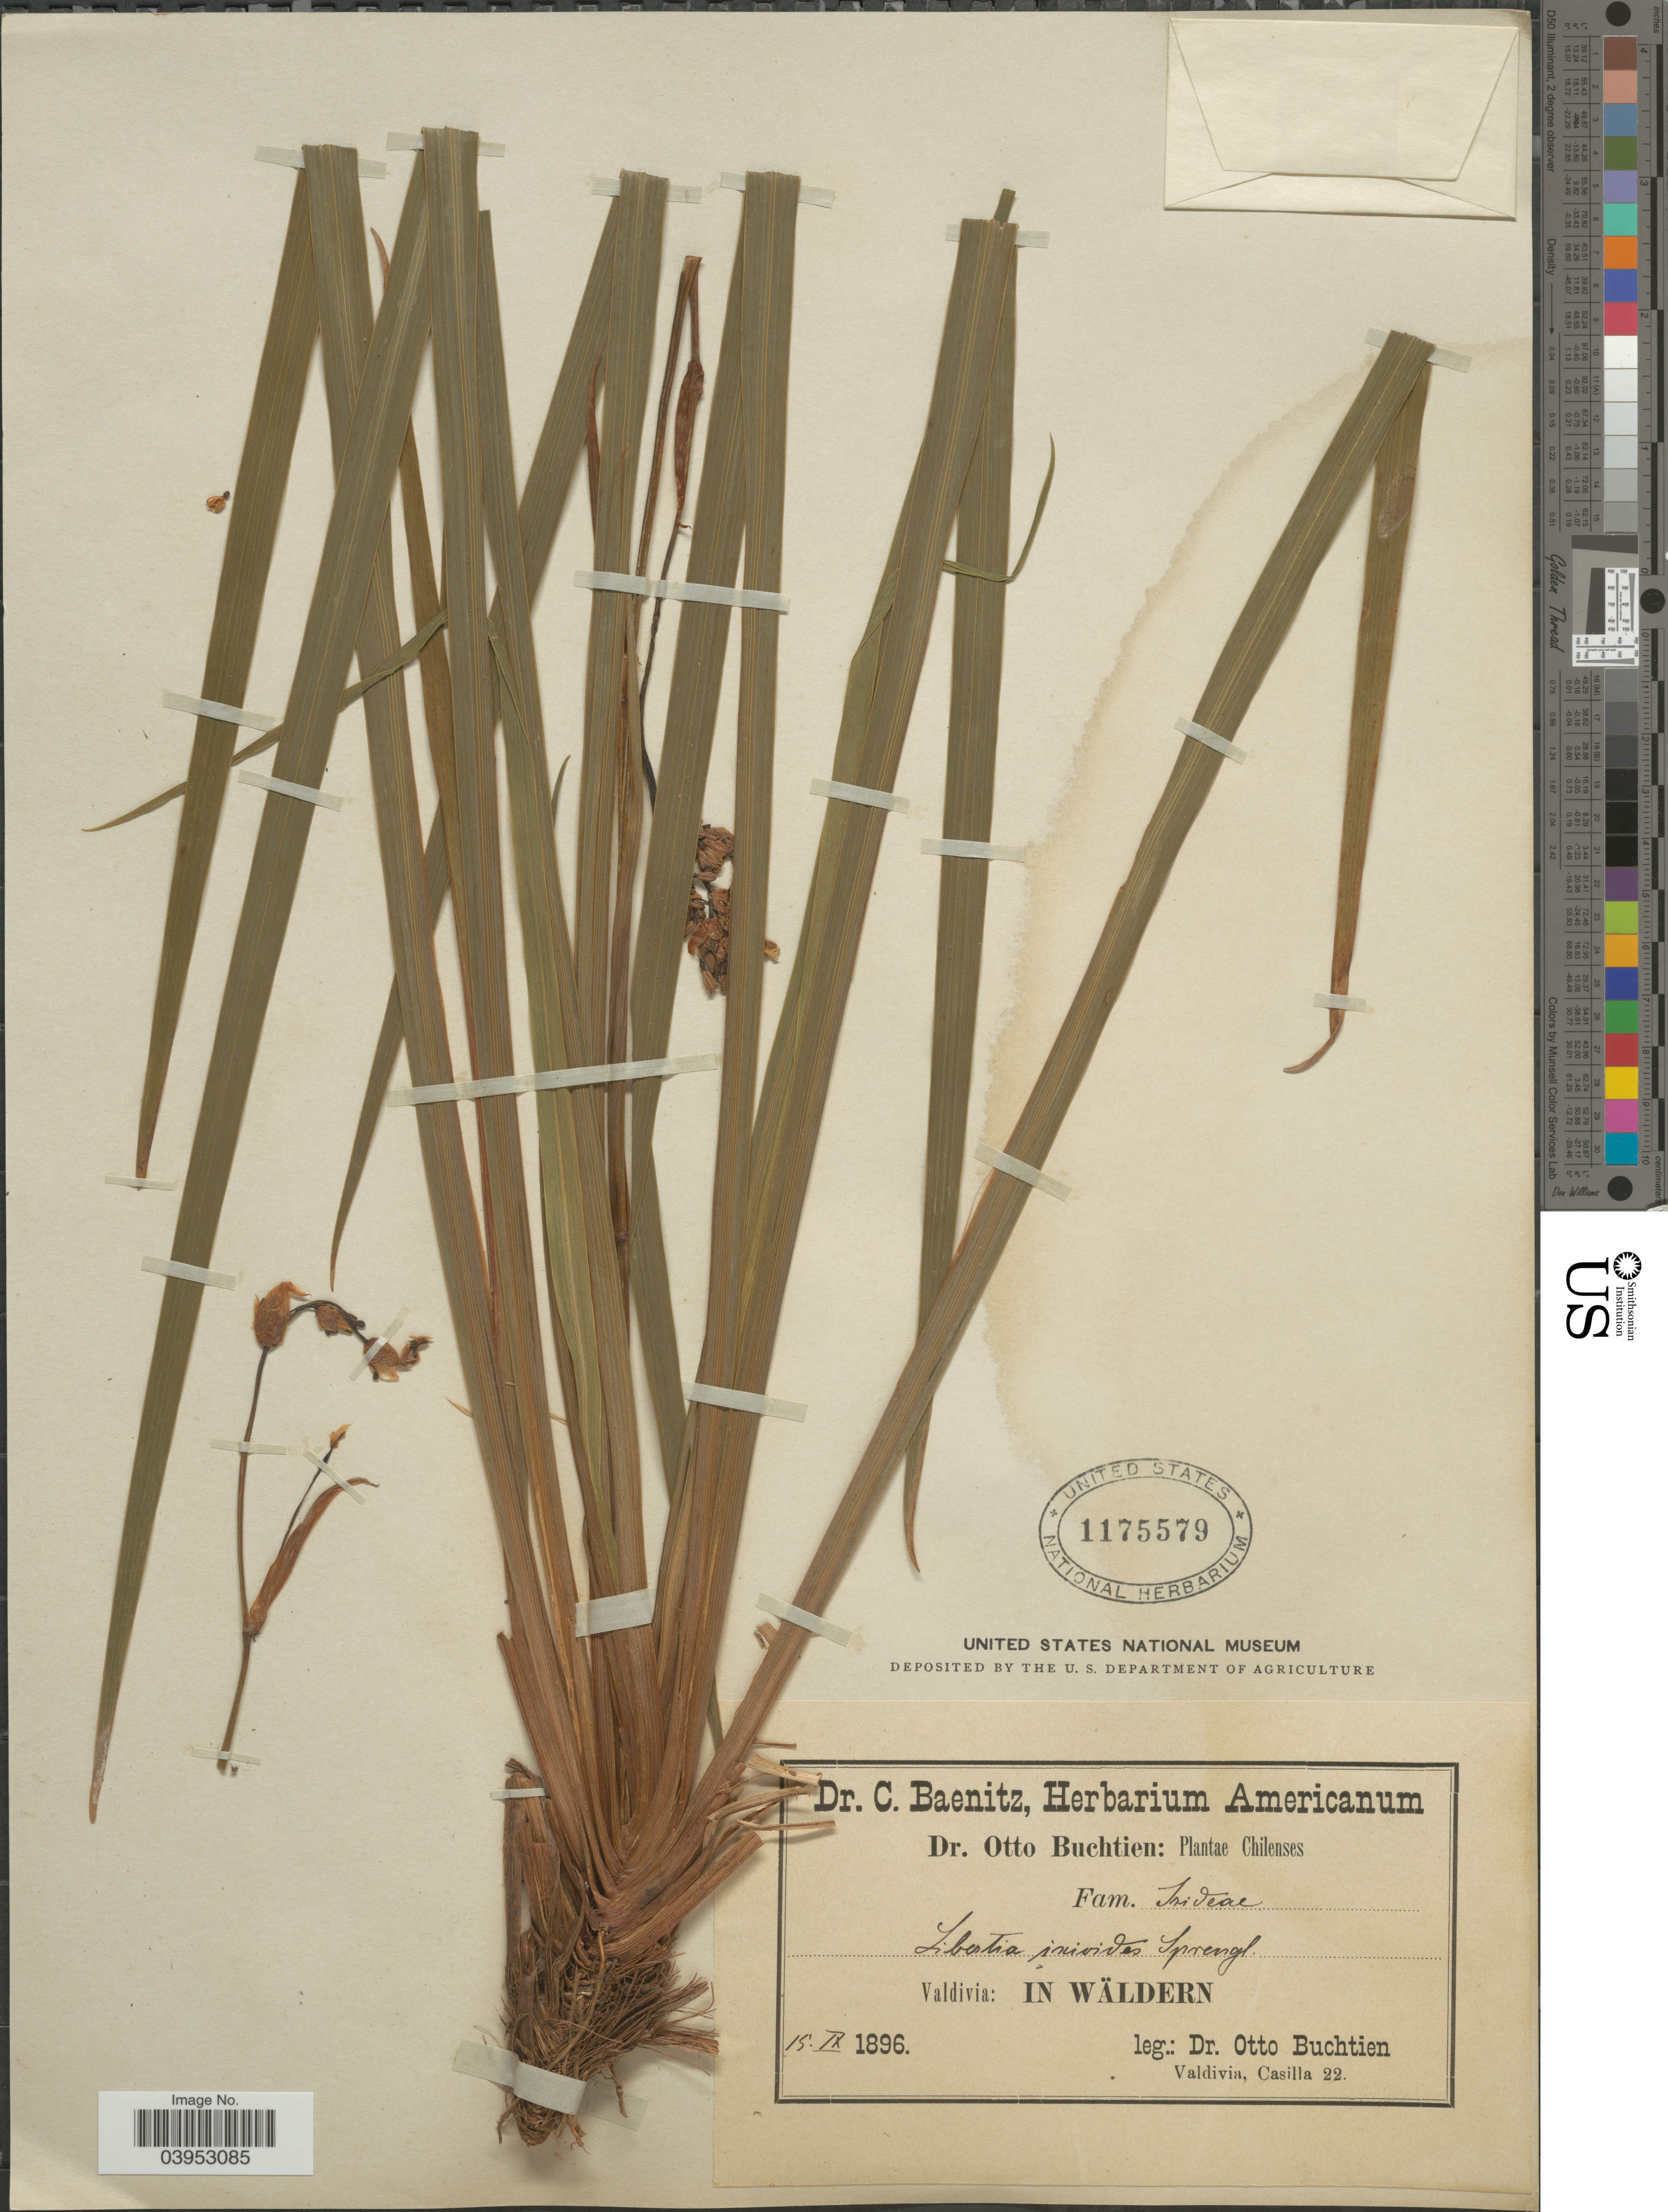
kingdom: Plantae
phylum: Tracheophyta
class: Liliopsida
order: Asparagales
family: Iridaceae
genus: Libertia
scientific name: Libertia chilensis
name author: (Molina) Gunckel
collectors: O. Buchtien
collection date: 1896-09-15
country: Chile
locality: Valdivia: In Wäldern.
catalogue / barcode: US 1175579